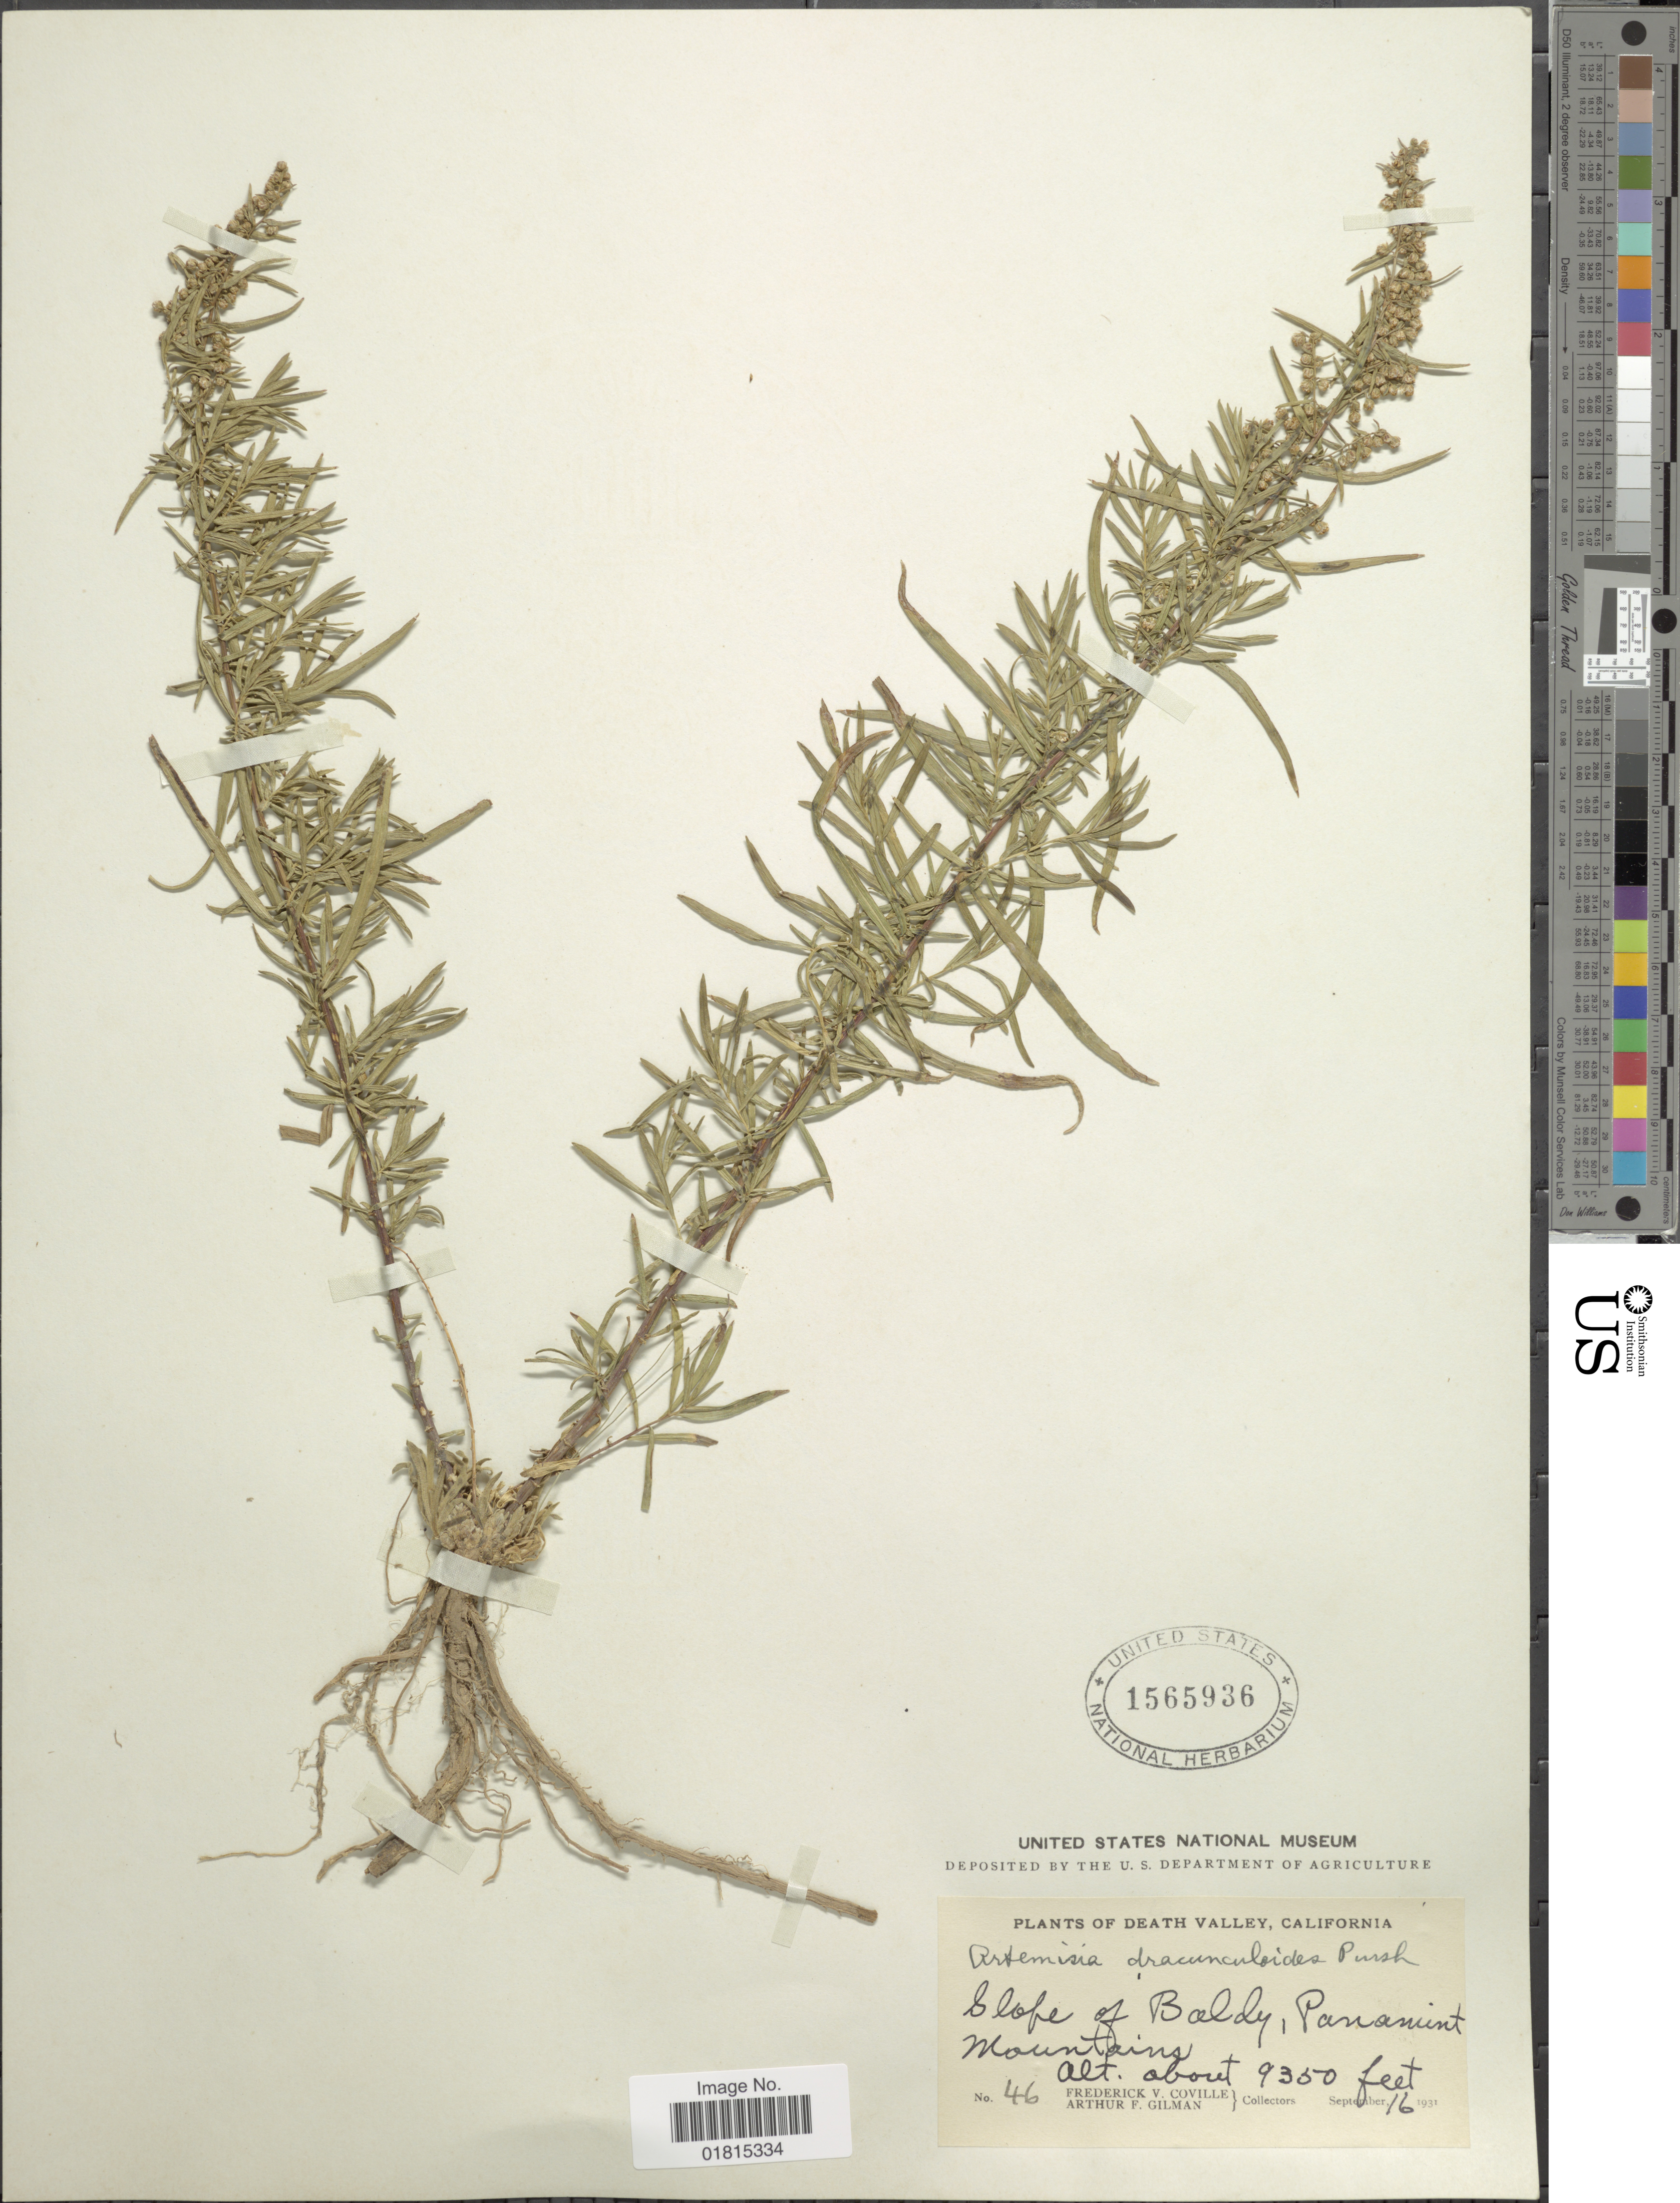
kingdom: Plantae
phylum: Tracheophyta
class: Magnoliopsida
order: Asterales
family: Asteraceae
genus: Artemisia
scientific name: Artemisia dracunculoides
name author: Pursh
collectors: F. V. Coville & A. Gilman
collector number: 46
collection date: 1931-09-16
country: United States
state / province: California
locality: Death Valley, California. Slope of Baldy, Panamint Mountains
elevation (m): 2850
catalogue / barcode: US 1565936